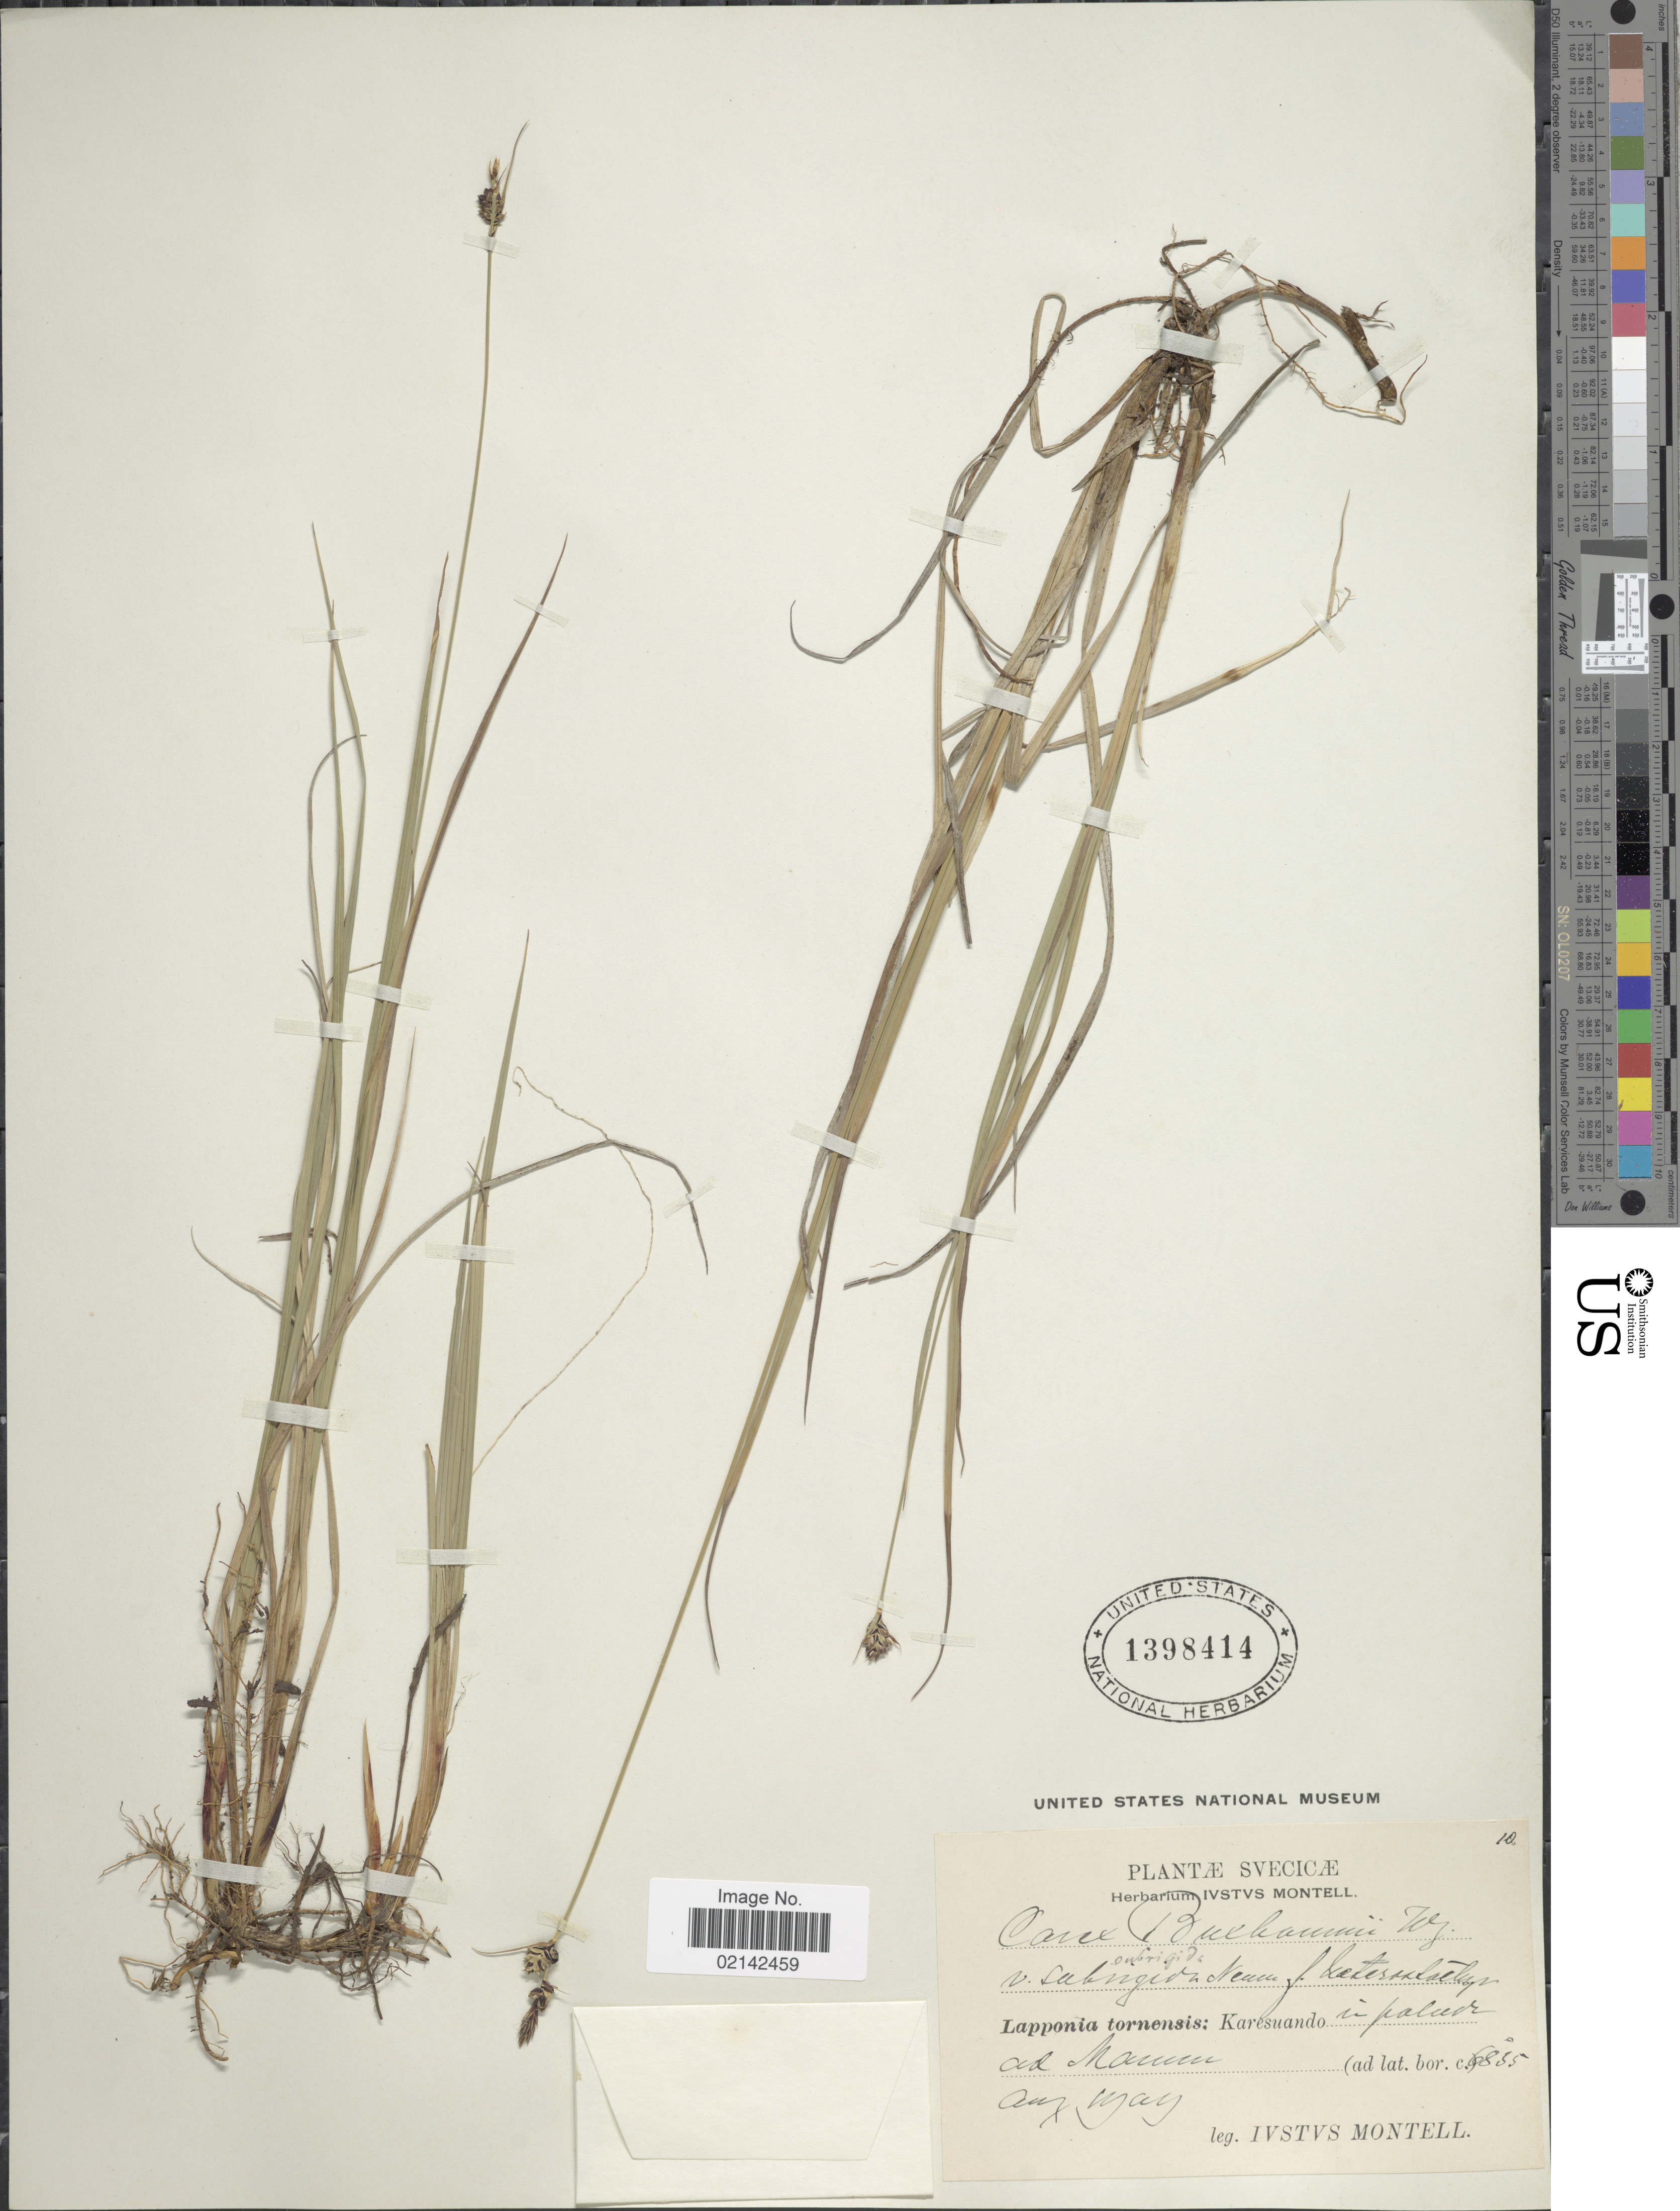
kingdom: Plantae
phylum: Tracheophyta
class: Liliopsida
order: Poales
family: Cyperaceae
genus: Carex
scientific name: Carex buxbaumii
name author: Wahlenb.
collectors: I. Montell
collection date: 1909-08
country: Sweden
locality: Svecicae, Lapponia tornensis: Karesuando in palude ad Maunu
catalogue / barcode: US 1398414